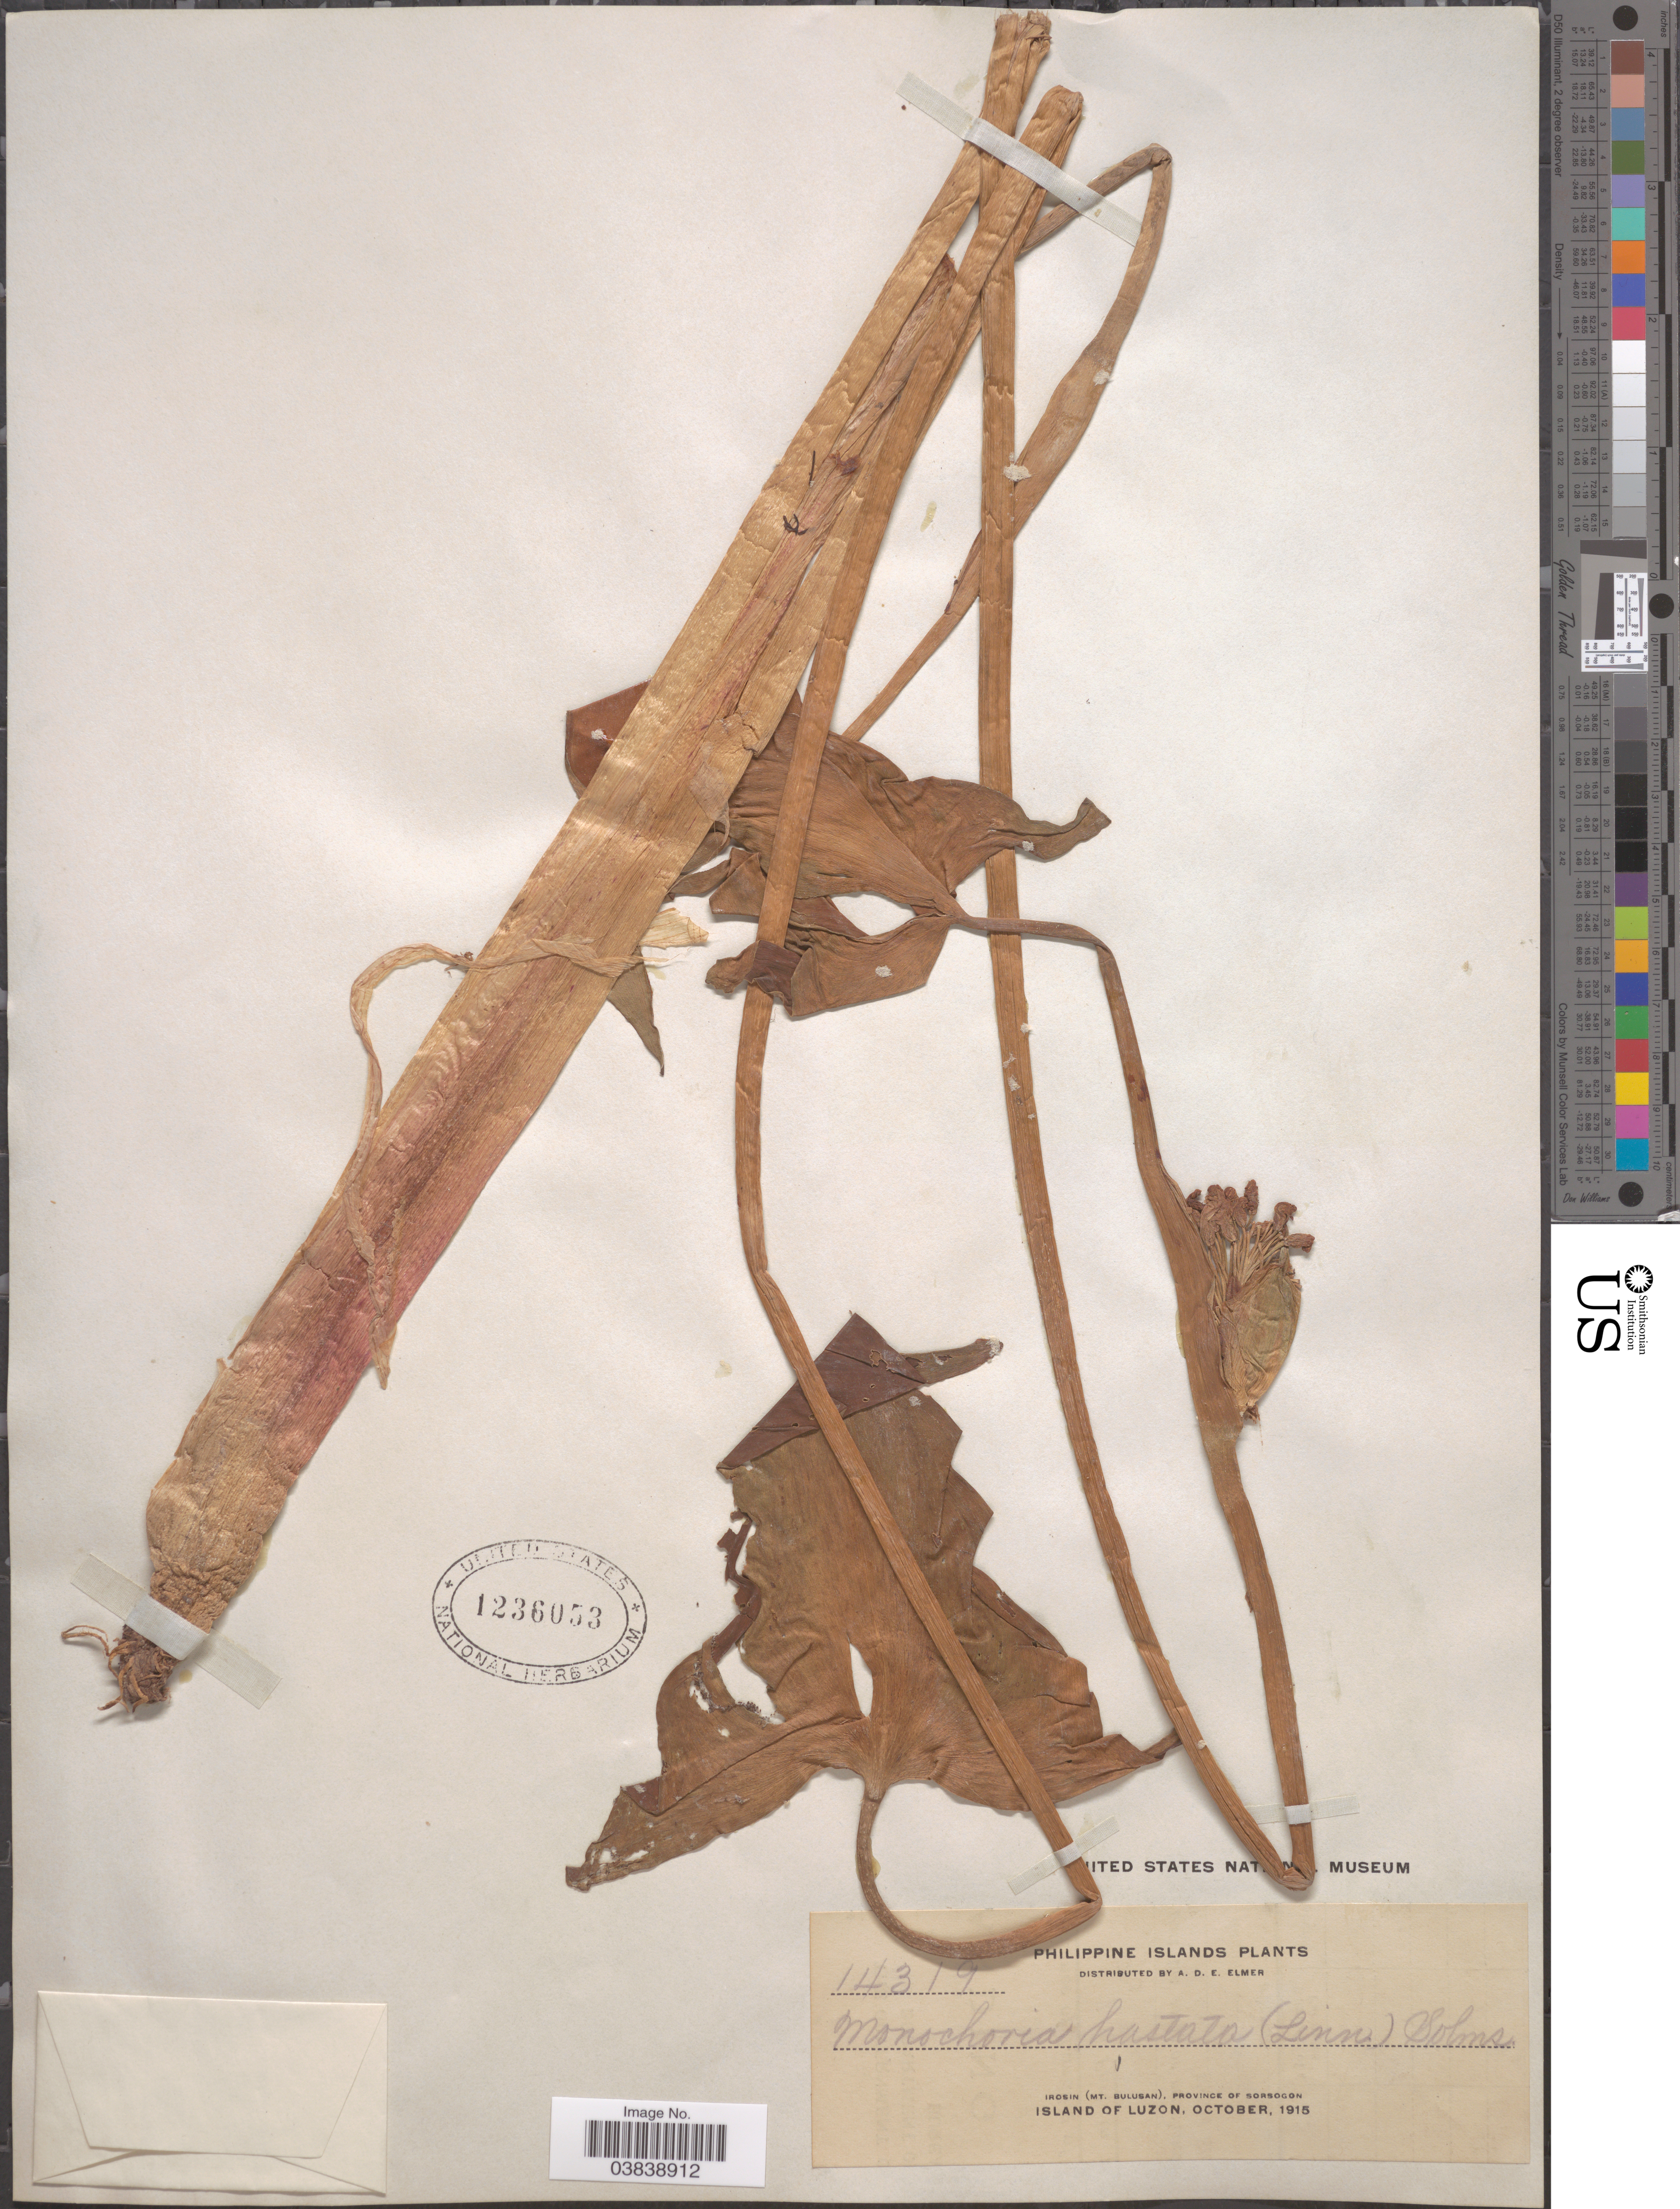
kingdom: Plantae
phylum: Tracheophyta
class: Liliopsida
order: Commelinales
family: Pontederiaceae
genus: Monochoria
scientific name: Monochoria hastata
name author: (L.) Solms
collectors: A. D. E. Elmer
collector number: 14319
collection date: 1915-10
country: Philippines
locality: Philippine Islands. Irosin (Mt. Bulusan), Province of Sorsogon. Island of Luzon.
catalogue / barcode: US 1236053